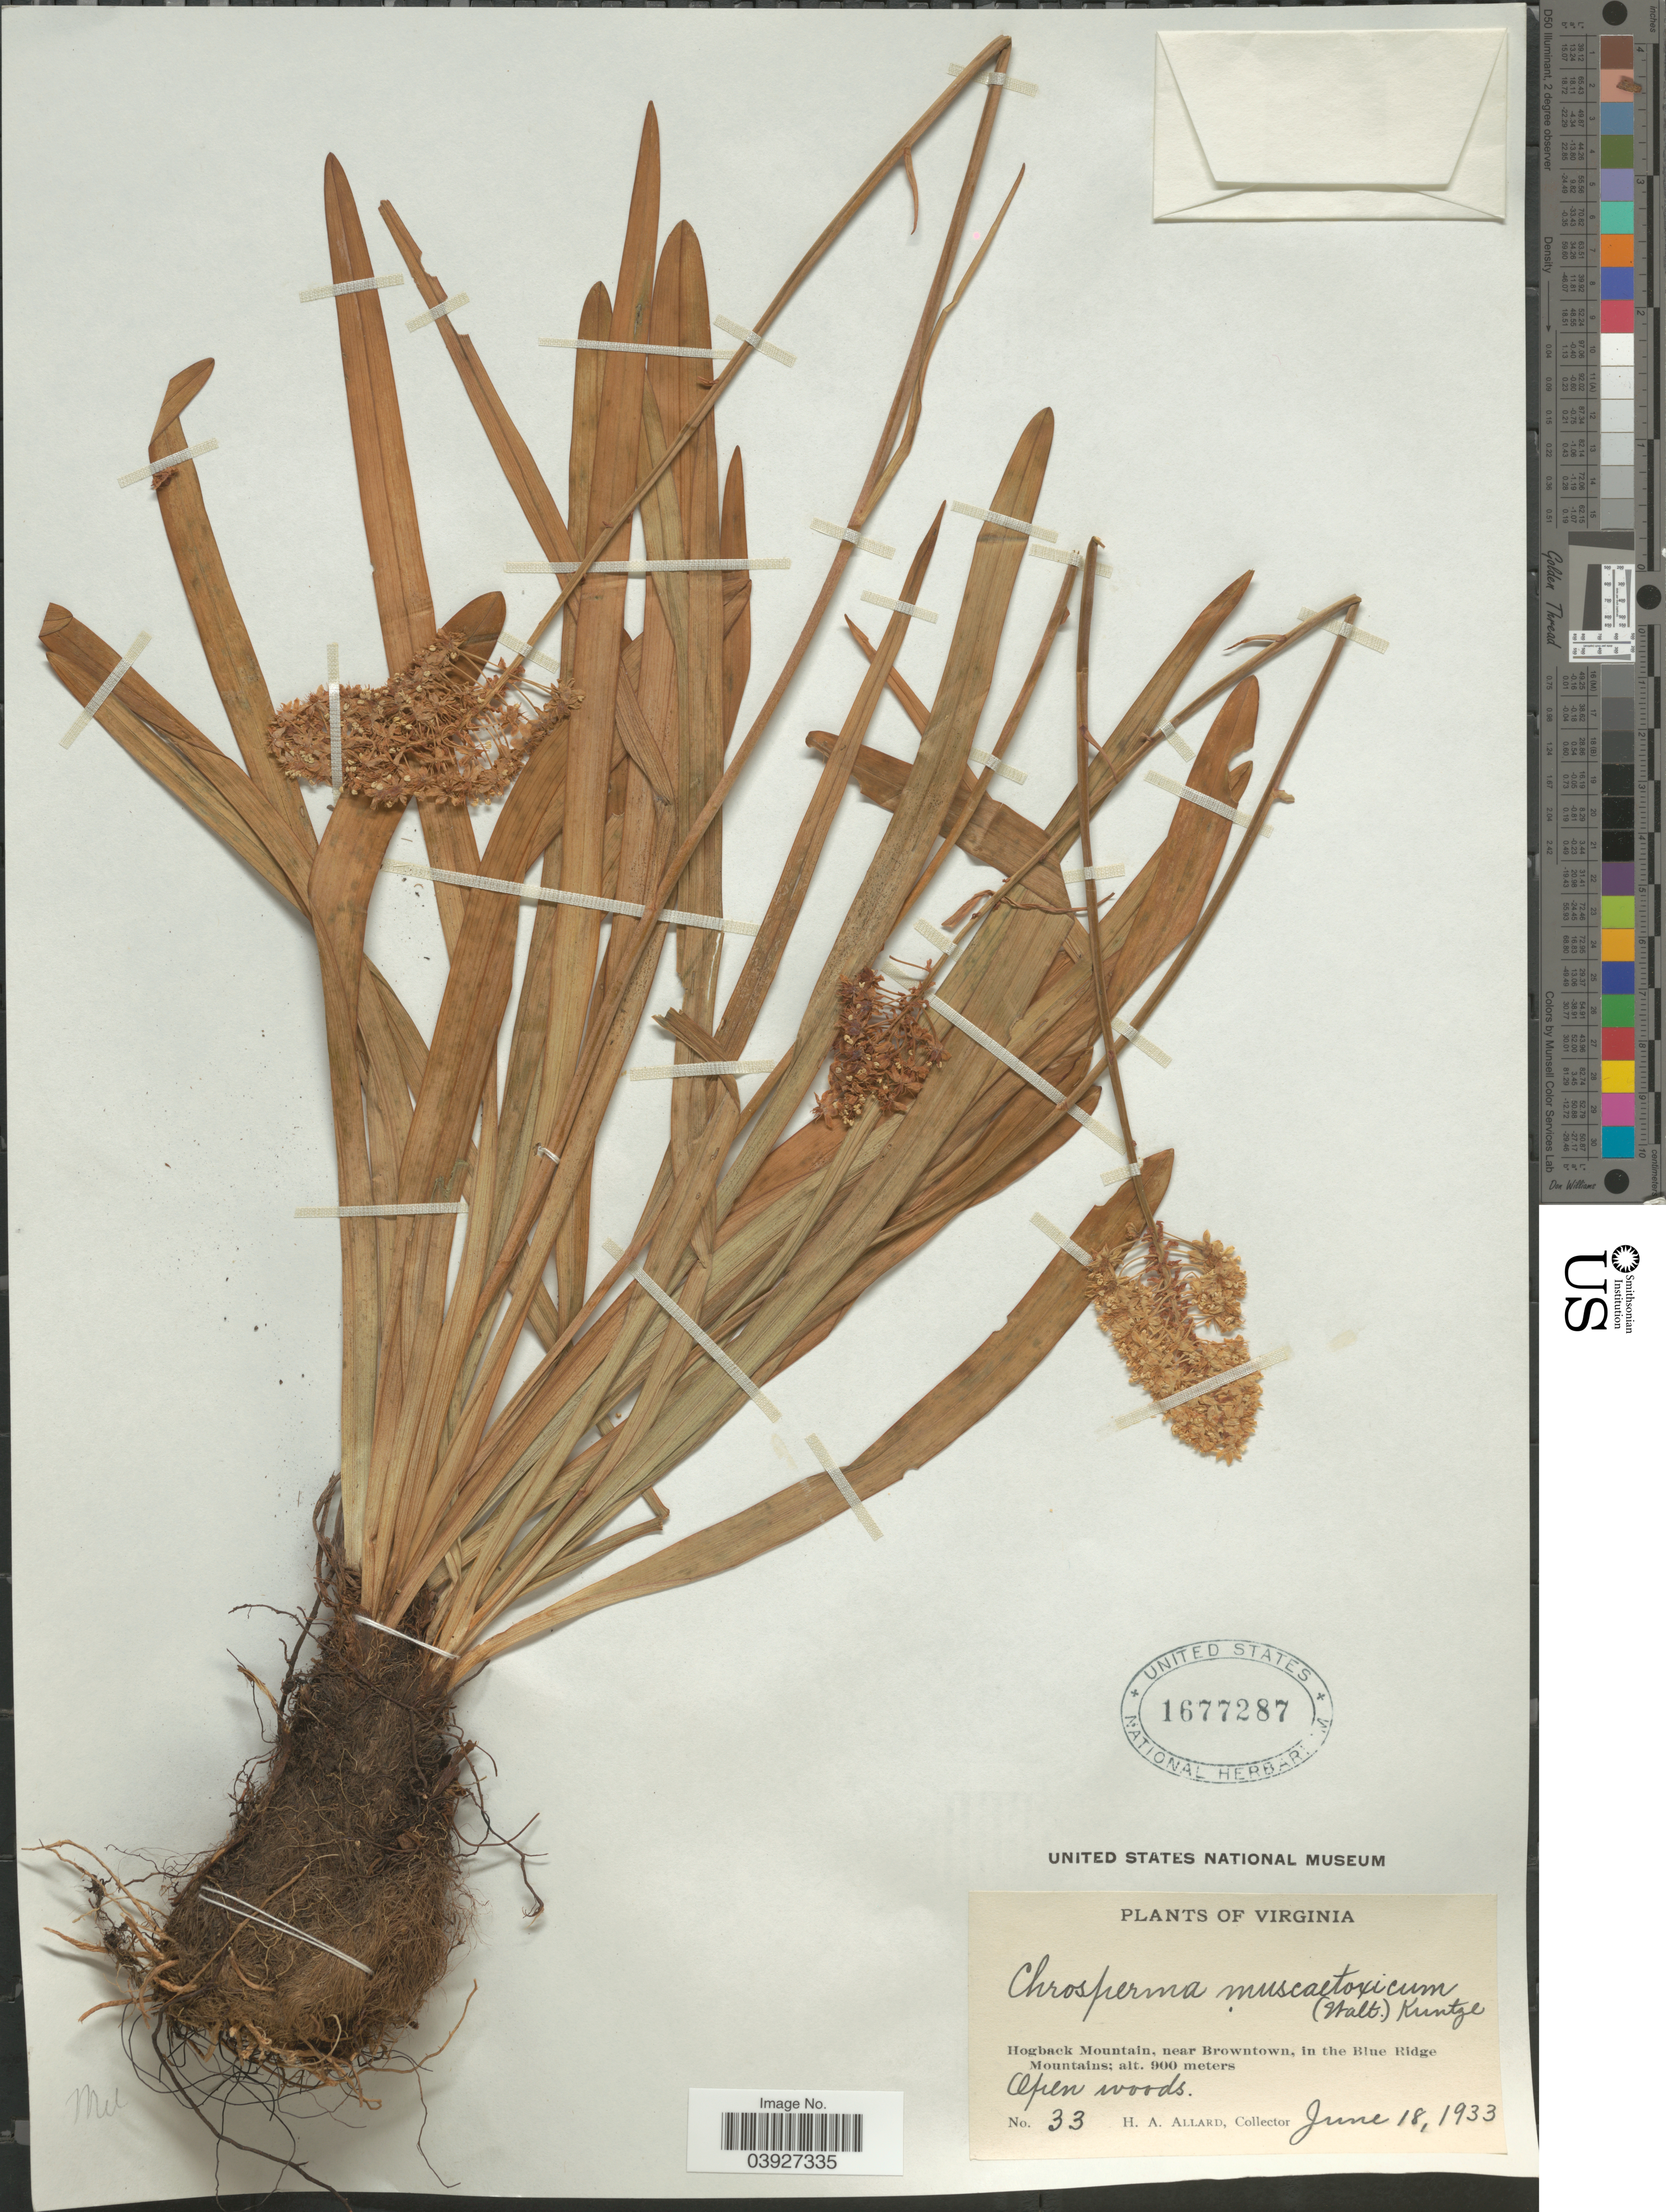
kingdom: Plantae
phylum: Tracheophyta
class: Liliopsida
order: Liliales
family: Melanthiaceae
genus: Amianthium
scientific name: Amianthium muscitoxicum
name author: (Walter) A. Gray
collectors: H. A. Allard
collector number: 33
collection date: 1933-06-18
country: United States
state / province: Virginia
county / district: Warren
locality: Hogback Mountain, near Browntown, in the Blue Ridge Mountains.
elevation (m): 900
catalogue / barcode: US 1677287